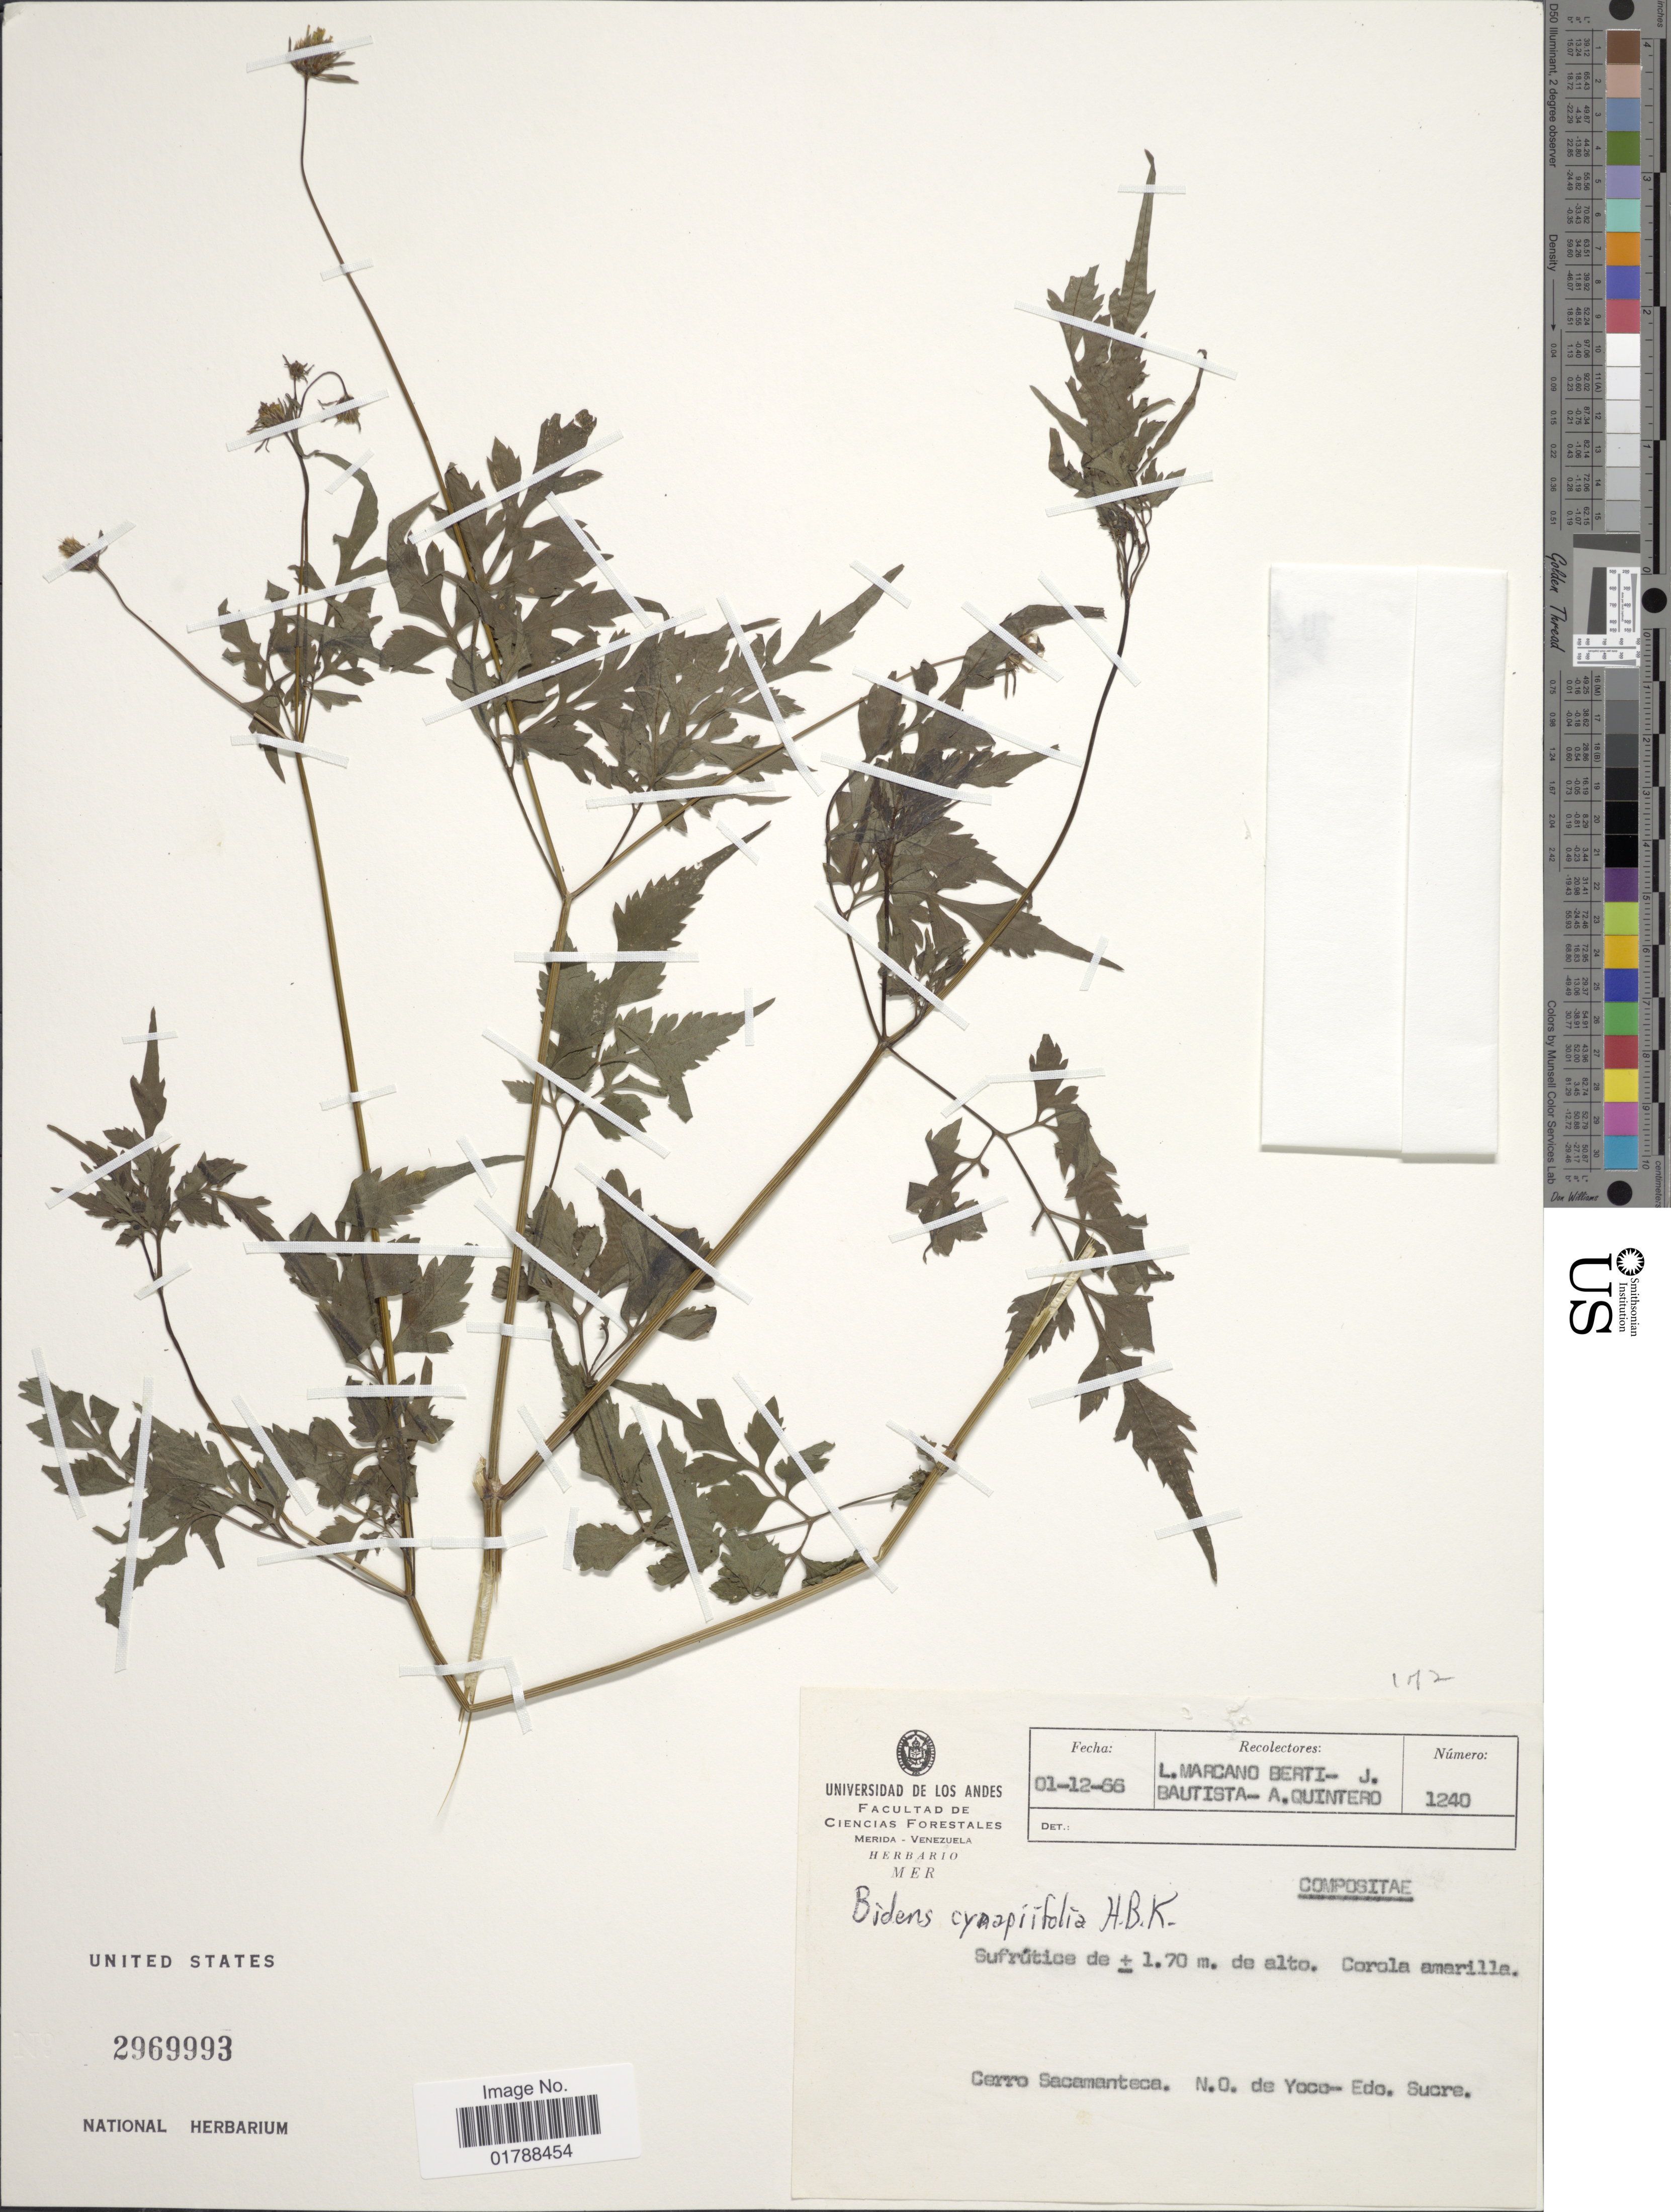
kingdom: Plantae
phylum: Tracheophyta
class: Magnoliopsida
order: Asterales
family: Asteraceae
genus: Bidens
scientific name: Bidens cynapiifolia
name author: Kunth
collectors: L. Marcano-Berti, J. A. Bautista B. & A. Quintero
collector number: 1240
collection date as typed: Transcribed d/m/y: 1/12/66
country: Venezuela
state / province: Sucre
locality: Cerro Sacamanteca. N.O. de Yoco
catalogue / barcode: US 2969993